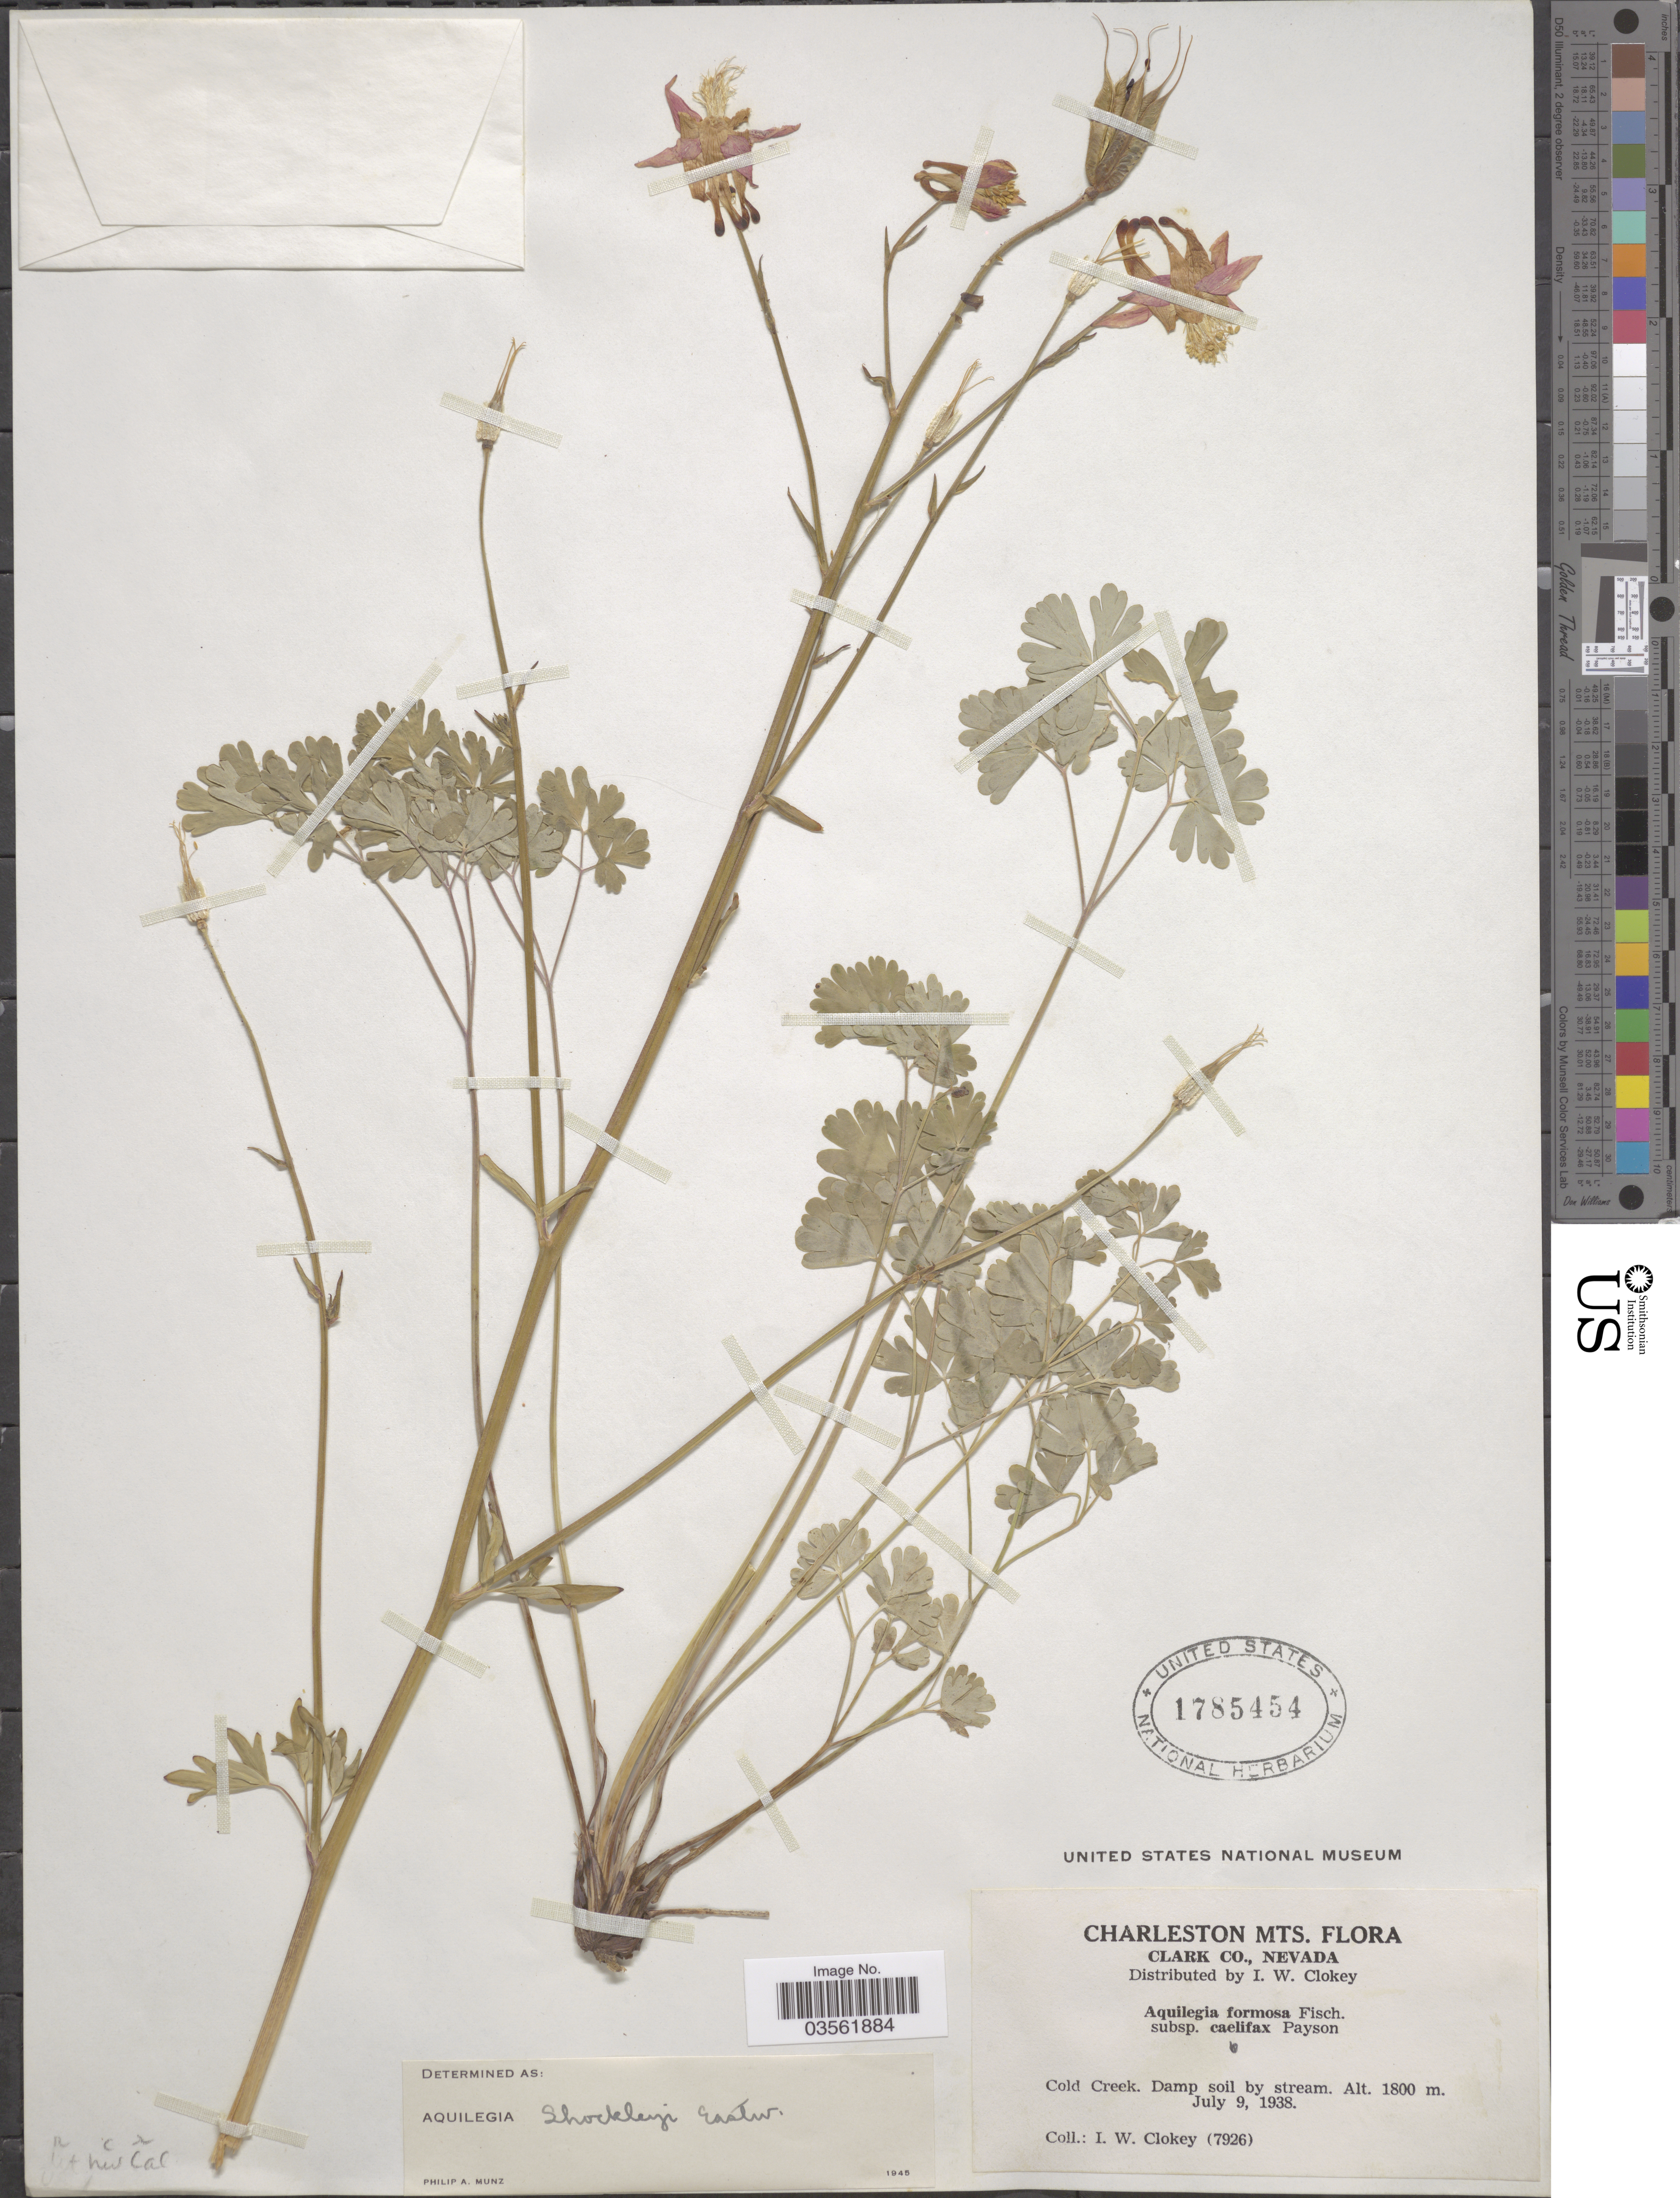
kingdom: Plantae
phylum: Tracheophyta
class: Magnoliopsida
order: Ranunculales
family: Ranunculaceae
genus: Aquilegia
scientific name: Aquilegia shockleyi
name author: Eastw.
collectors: I. W. Clokey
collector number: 7926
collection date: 1938-07-09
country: United States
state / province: Nevada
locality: Charleston Mts. Clark Co. Cold Creek.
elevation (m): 1800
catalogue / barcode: US 1785454